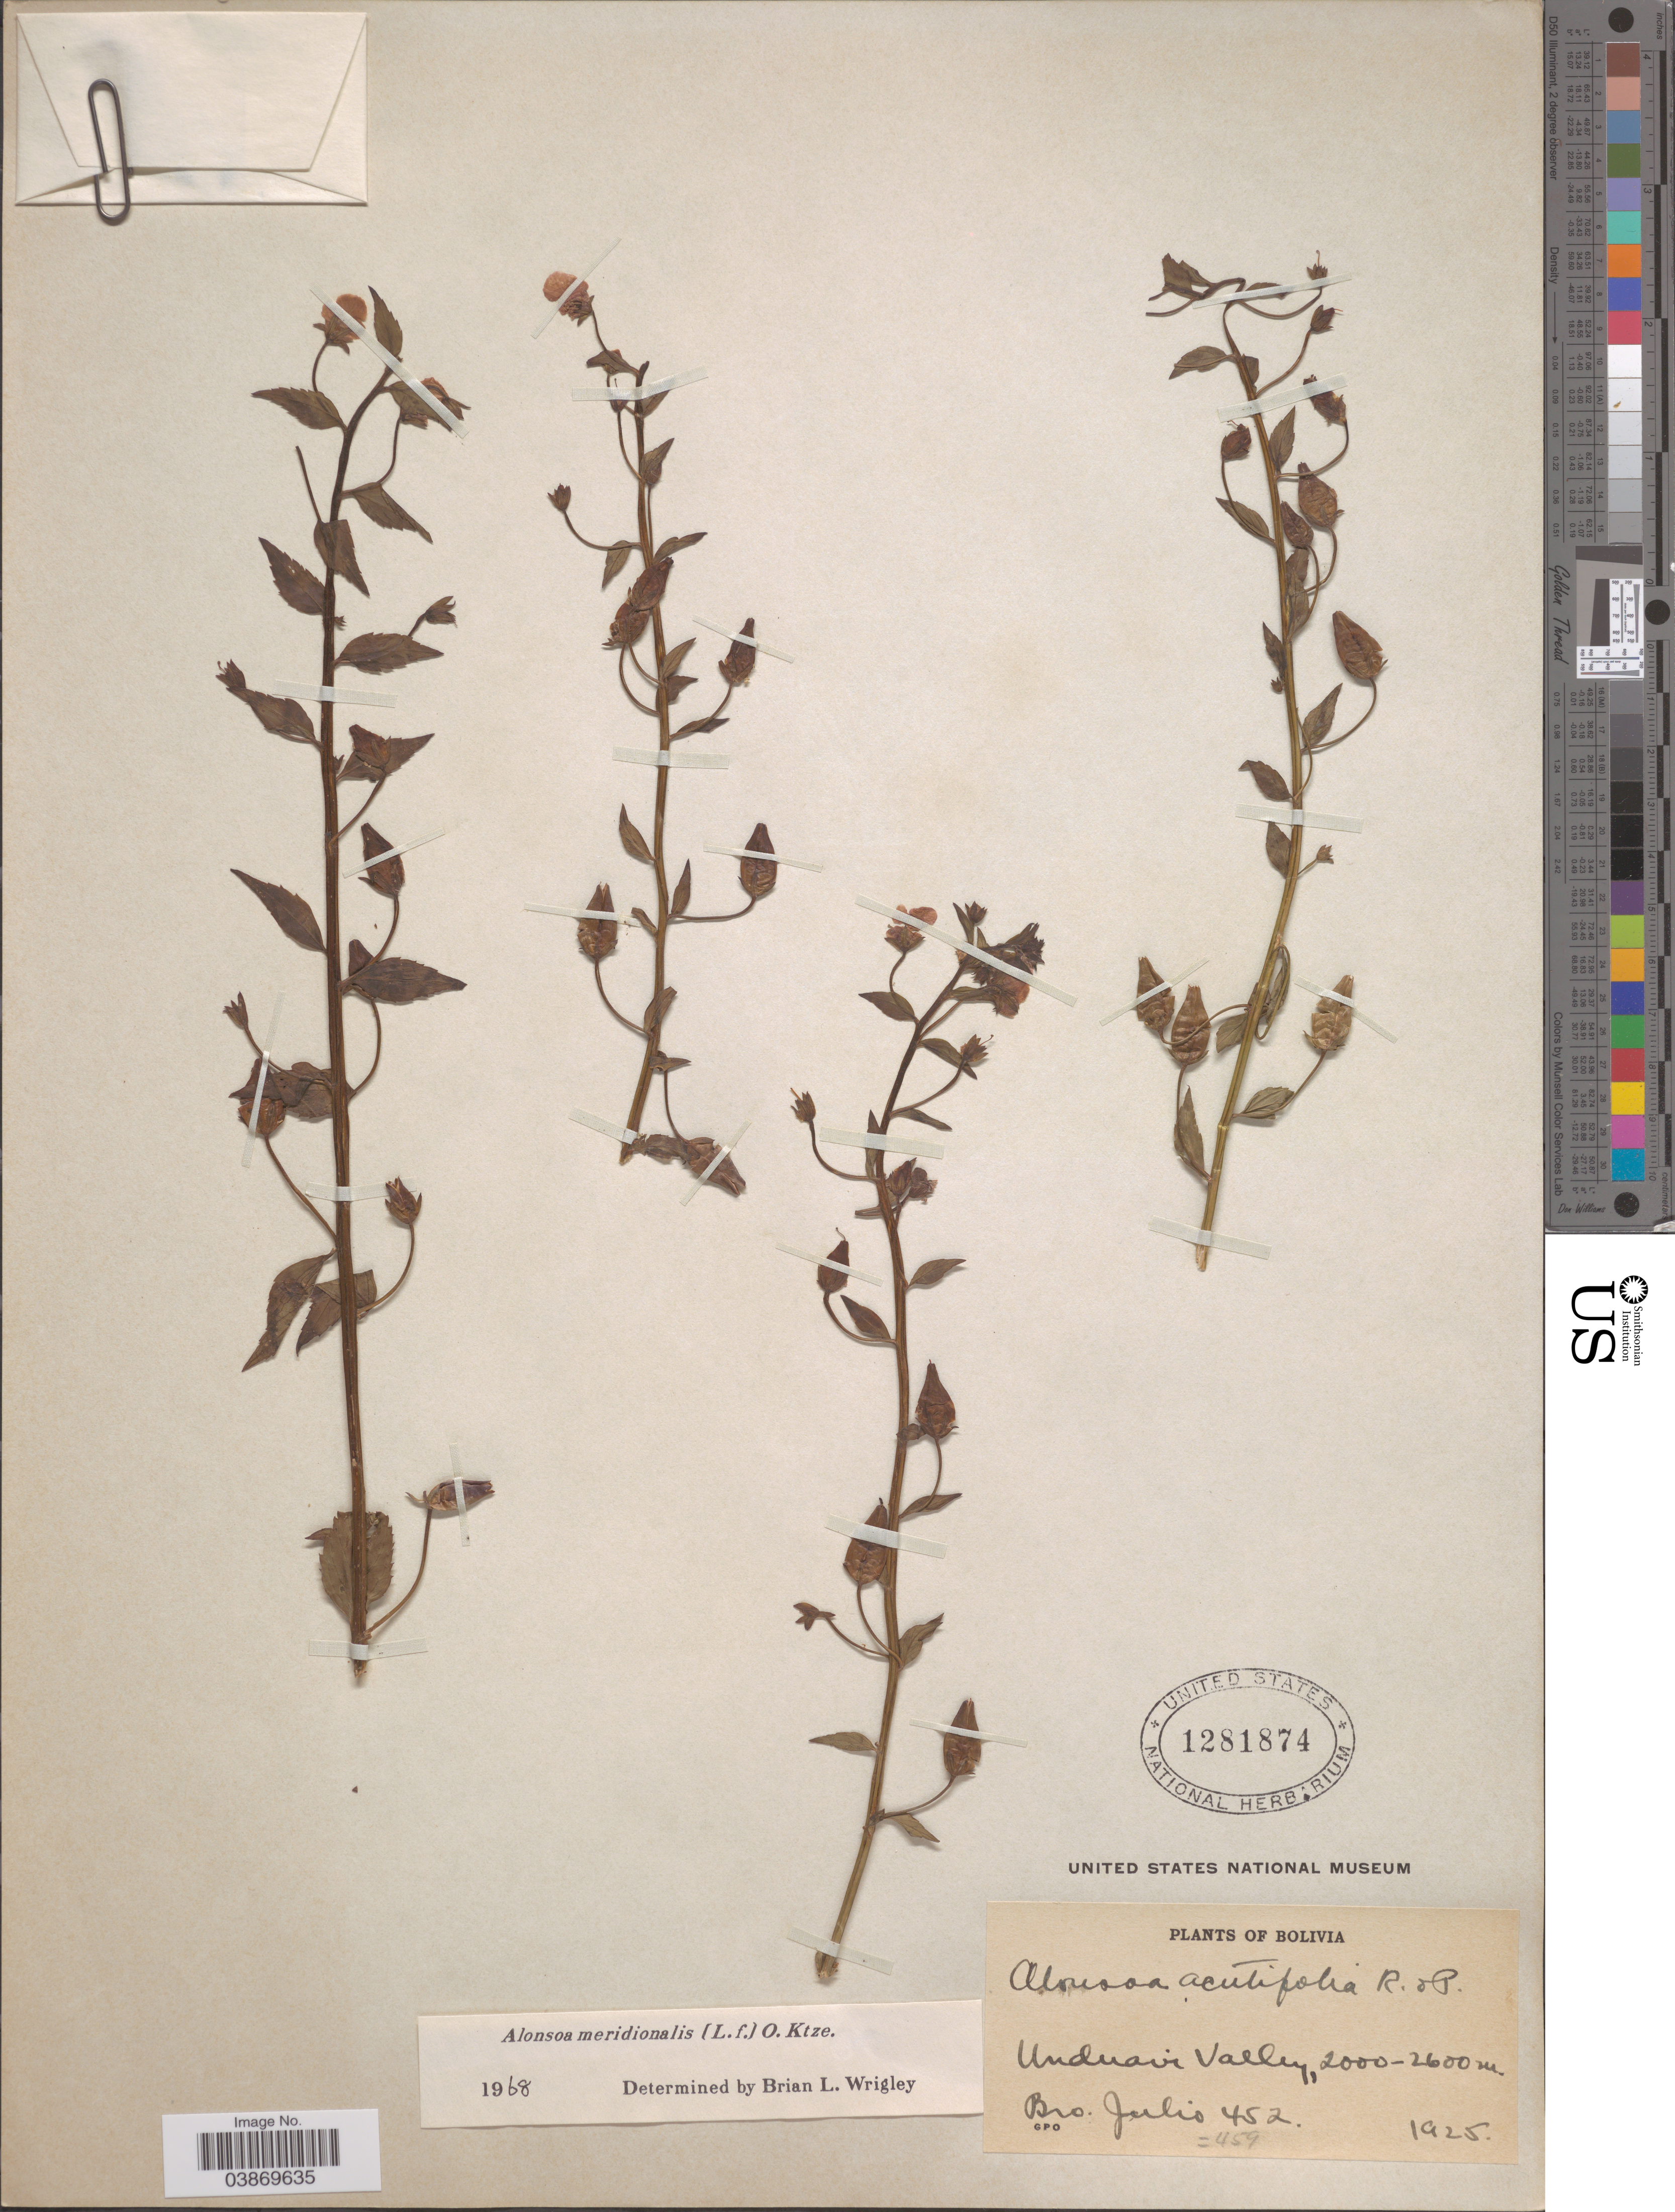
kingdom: Plantae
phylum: Tracheophyta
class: Magnoliopsida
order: Lamiales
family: Scrophulariaceae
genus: Alonsoa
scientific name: Alonsoa meridionalis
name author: (L. f.) Kuntze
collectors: Bro. Julio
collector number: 452=459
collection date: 1925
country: Bolivia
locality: Unduavi Valley.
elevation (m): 2000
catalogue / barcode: US 1281874